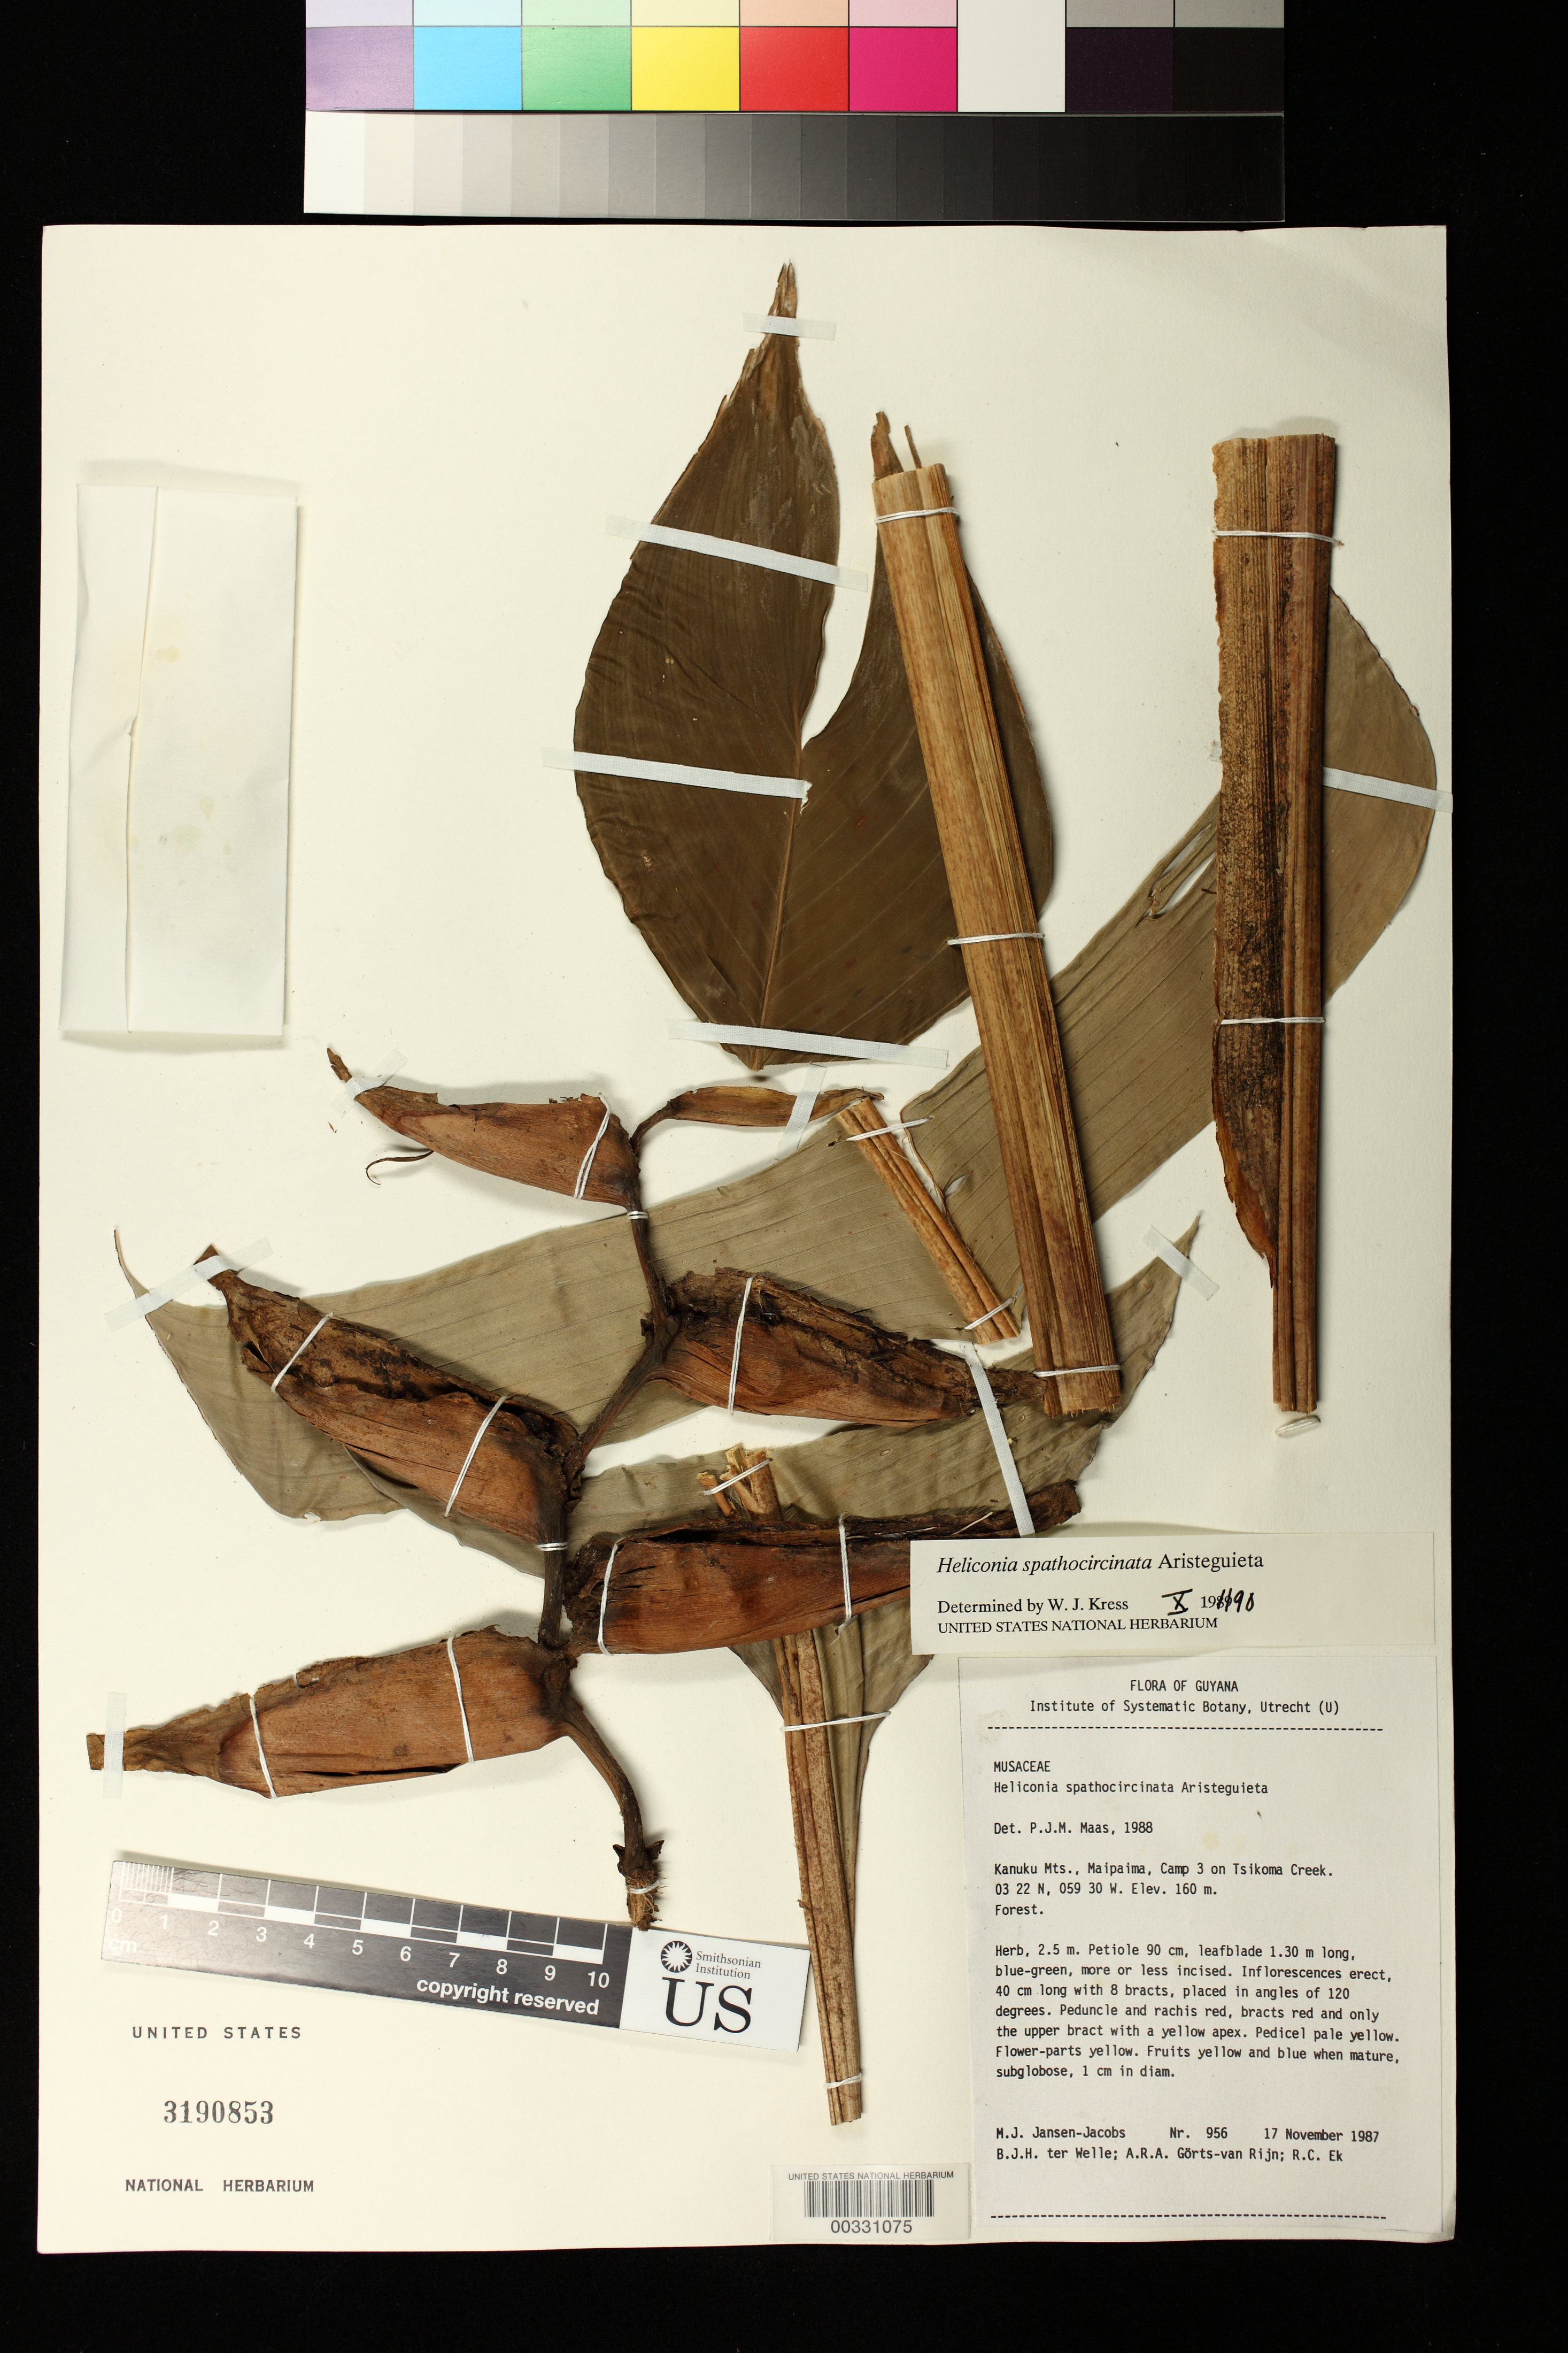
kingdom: Plantae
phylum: Tracheophyta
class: Liliopsida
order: Zingiberales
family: Heliconiaceae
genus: Heliconia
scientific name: Heliconia spathocircinata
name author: Aristeg.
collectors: M. J. Jansen-Jacobs, B. Welle, A. .R. A. Görts-van Rijn & R. C. Ek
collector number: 956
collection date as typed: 17 Nov 1987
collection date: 1987-11-17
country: Guyana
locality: Kanuku mts, maipaima, camp 3 on tsikoma creek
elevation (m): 160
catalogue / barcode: US 3190853